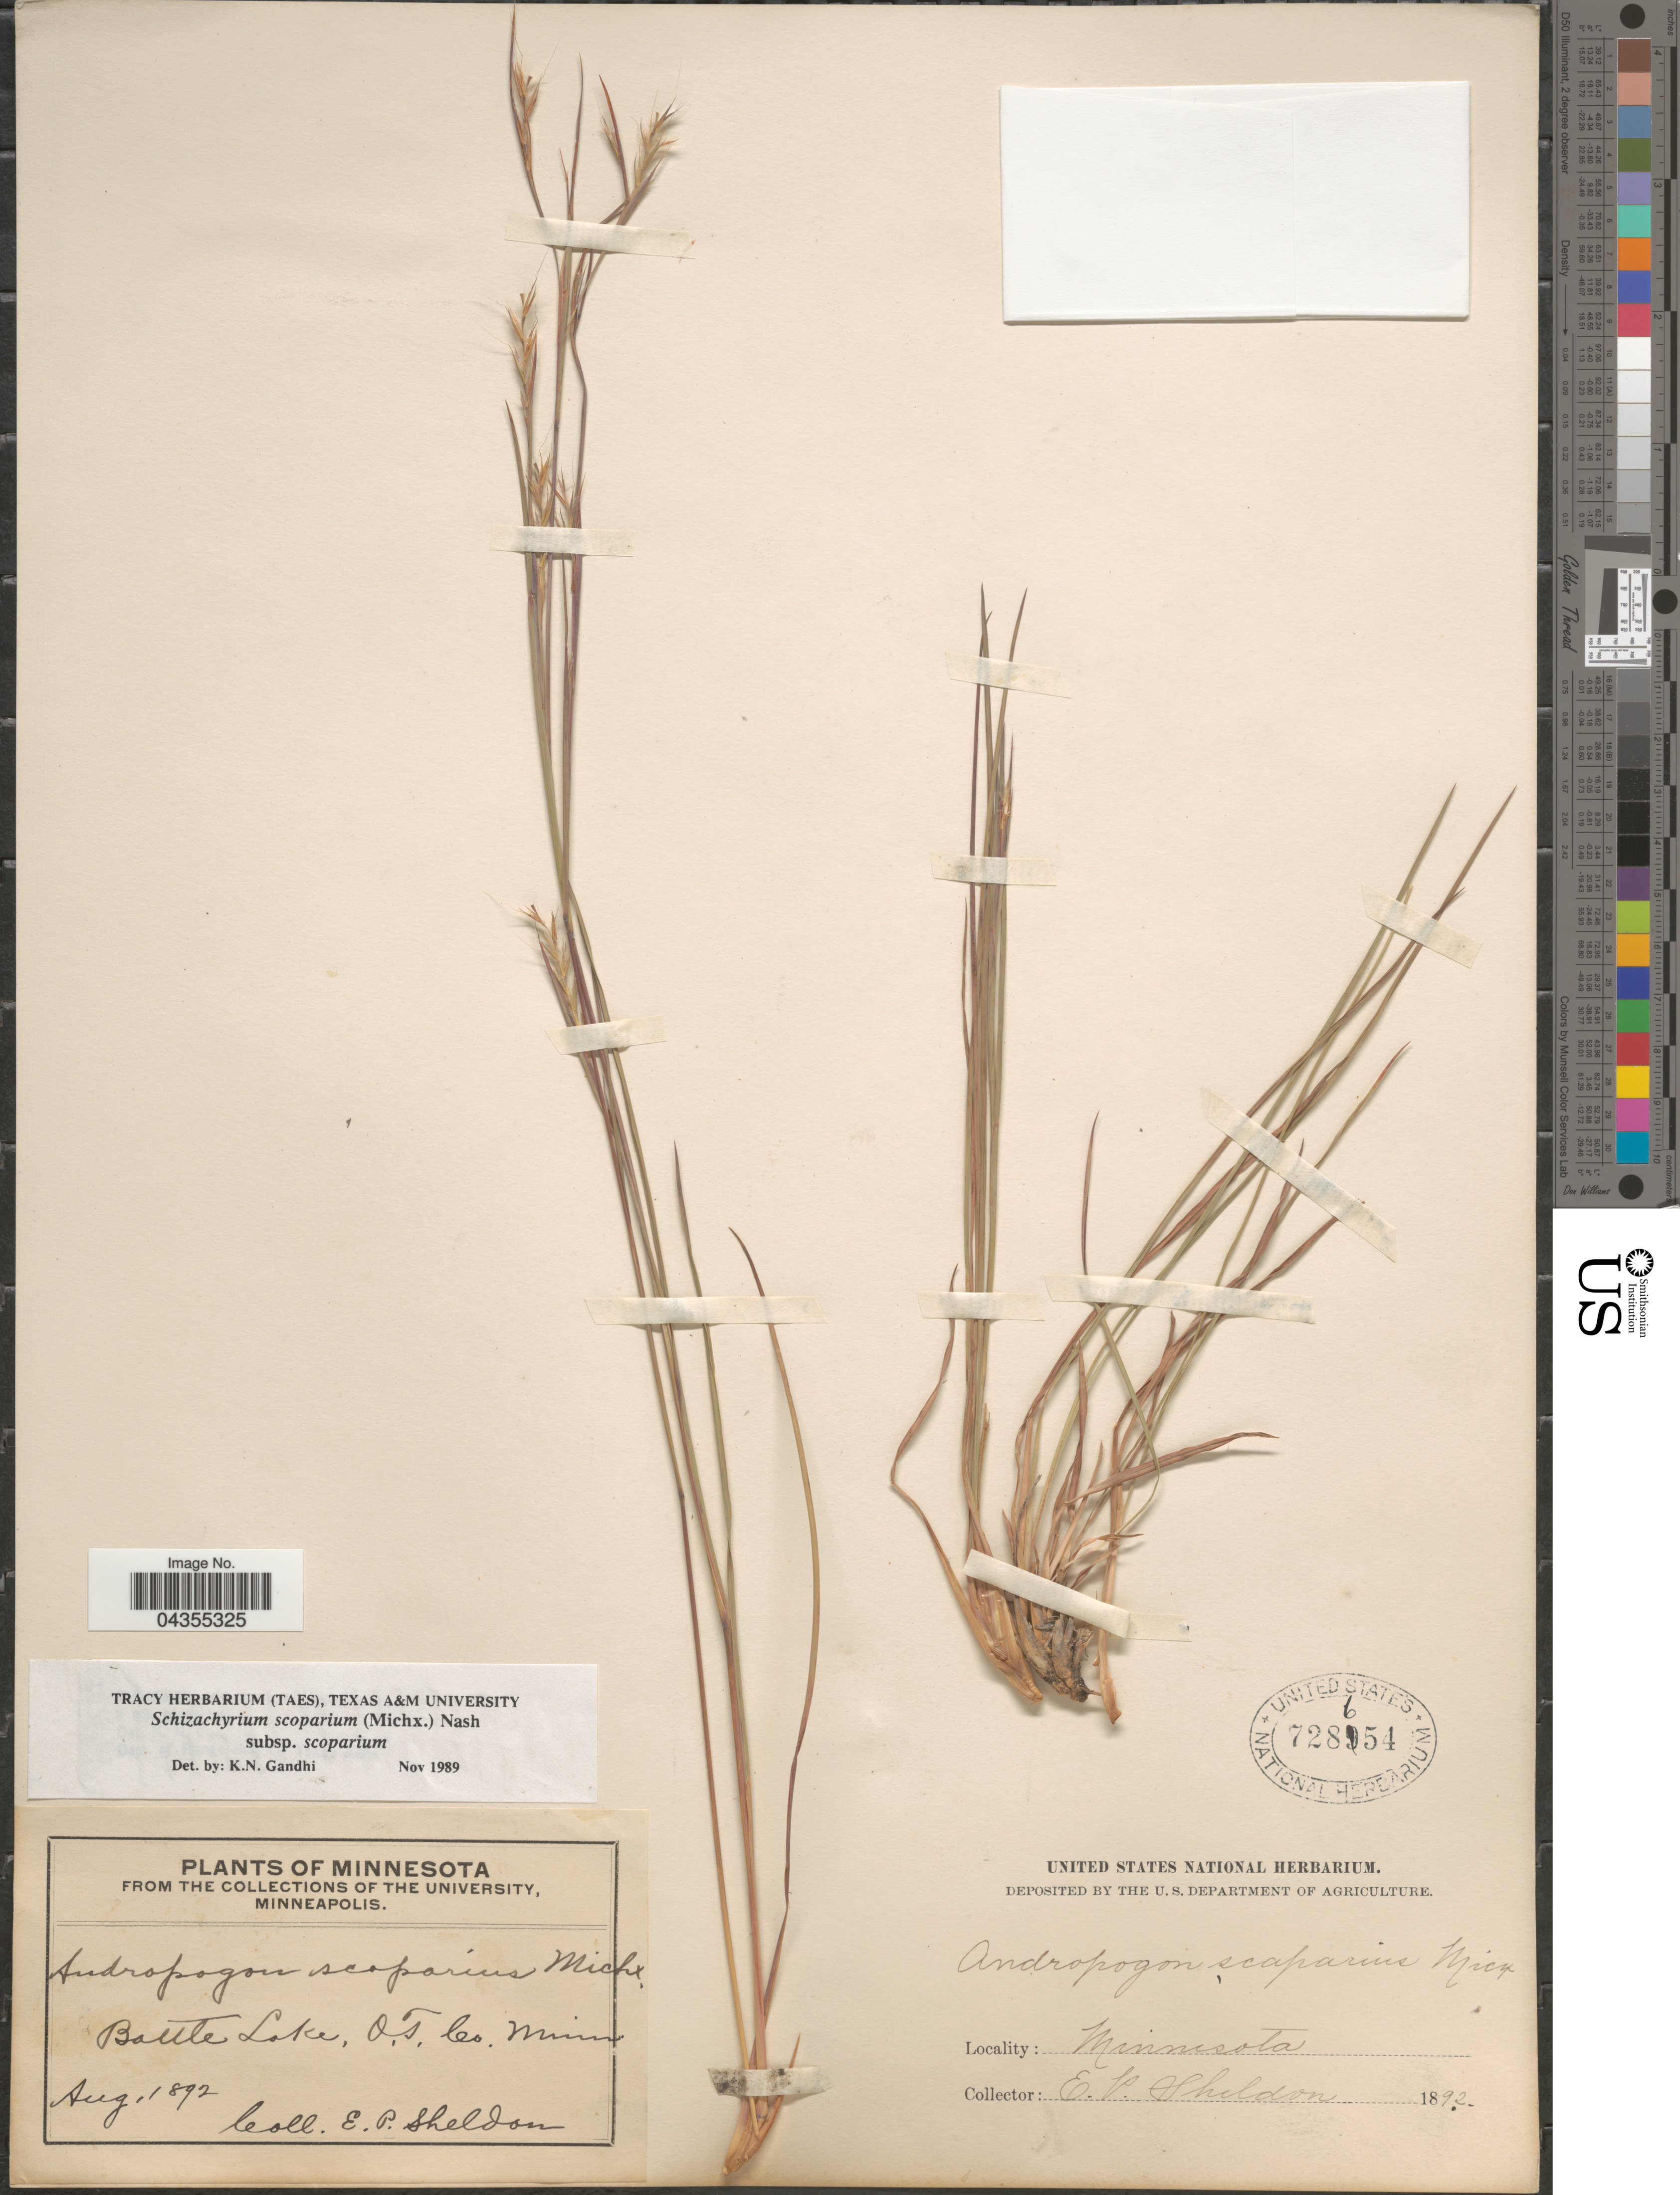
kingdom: Plantae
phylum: Tracheophyta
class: Liliopsida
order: Poales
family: Poaceae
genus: Schizachyrium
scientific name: Schizachyrium scoparium var. scoparium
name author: (Michx.) Nash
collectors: E. P. Sheldon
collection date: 1892-08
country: United States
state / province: Minnesota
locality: Battle Lake, O. T. Co.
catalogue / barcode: US 728654